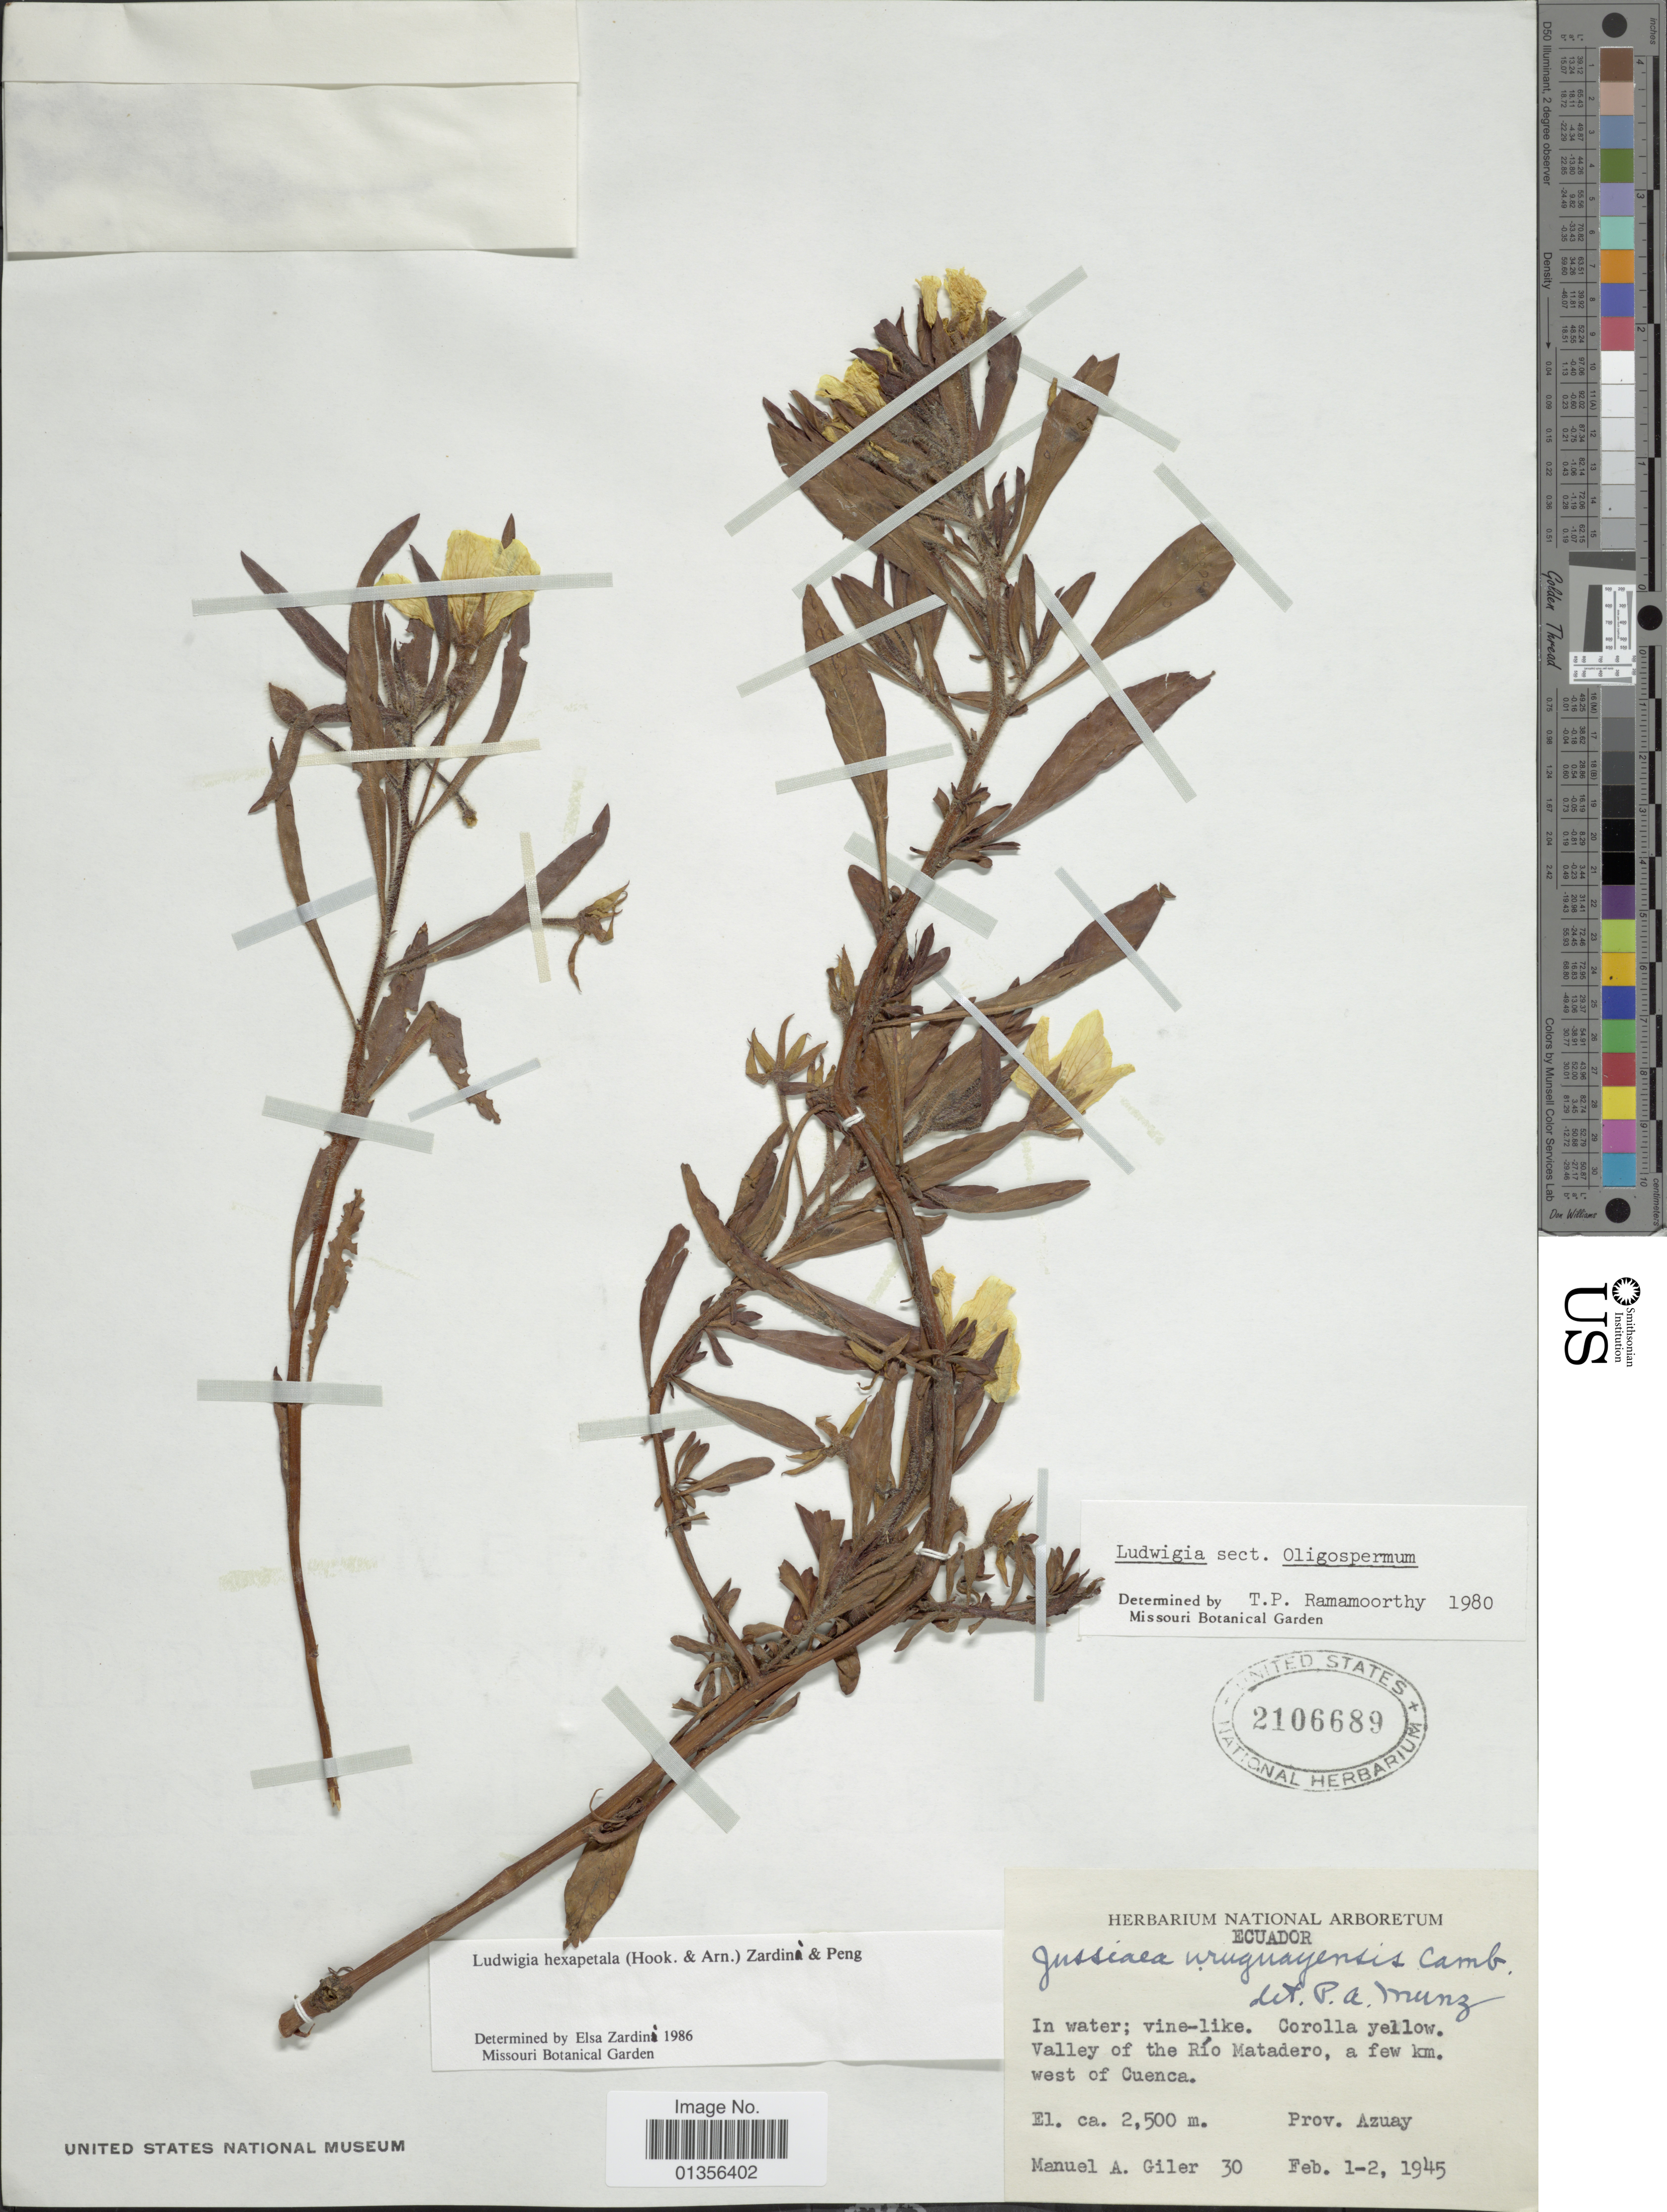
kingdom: Plantae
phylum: Tracheophyta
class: Magnoliopsida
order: Myrtales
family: Onagraceae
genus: Ludwigia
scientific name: Ludwigia hexapetala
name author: (Hook. & Arn.) Zardini et al.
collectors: M. Gíler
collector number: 30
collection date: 1945-02-01/1945-02-02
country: Ecuador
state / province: Azuay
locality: Valley of the Río Matadero, a few km. west of Cuenca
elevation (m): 2500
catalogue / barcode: US 2106689